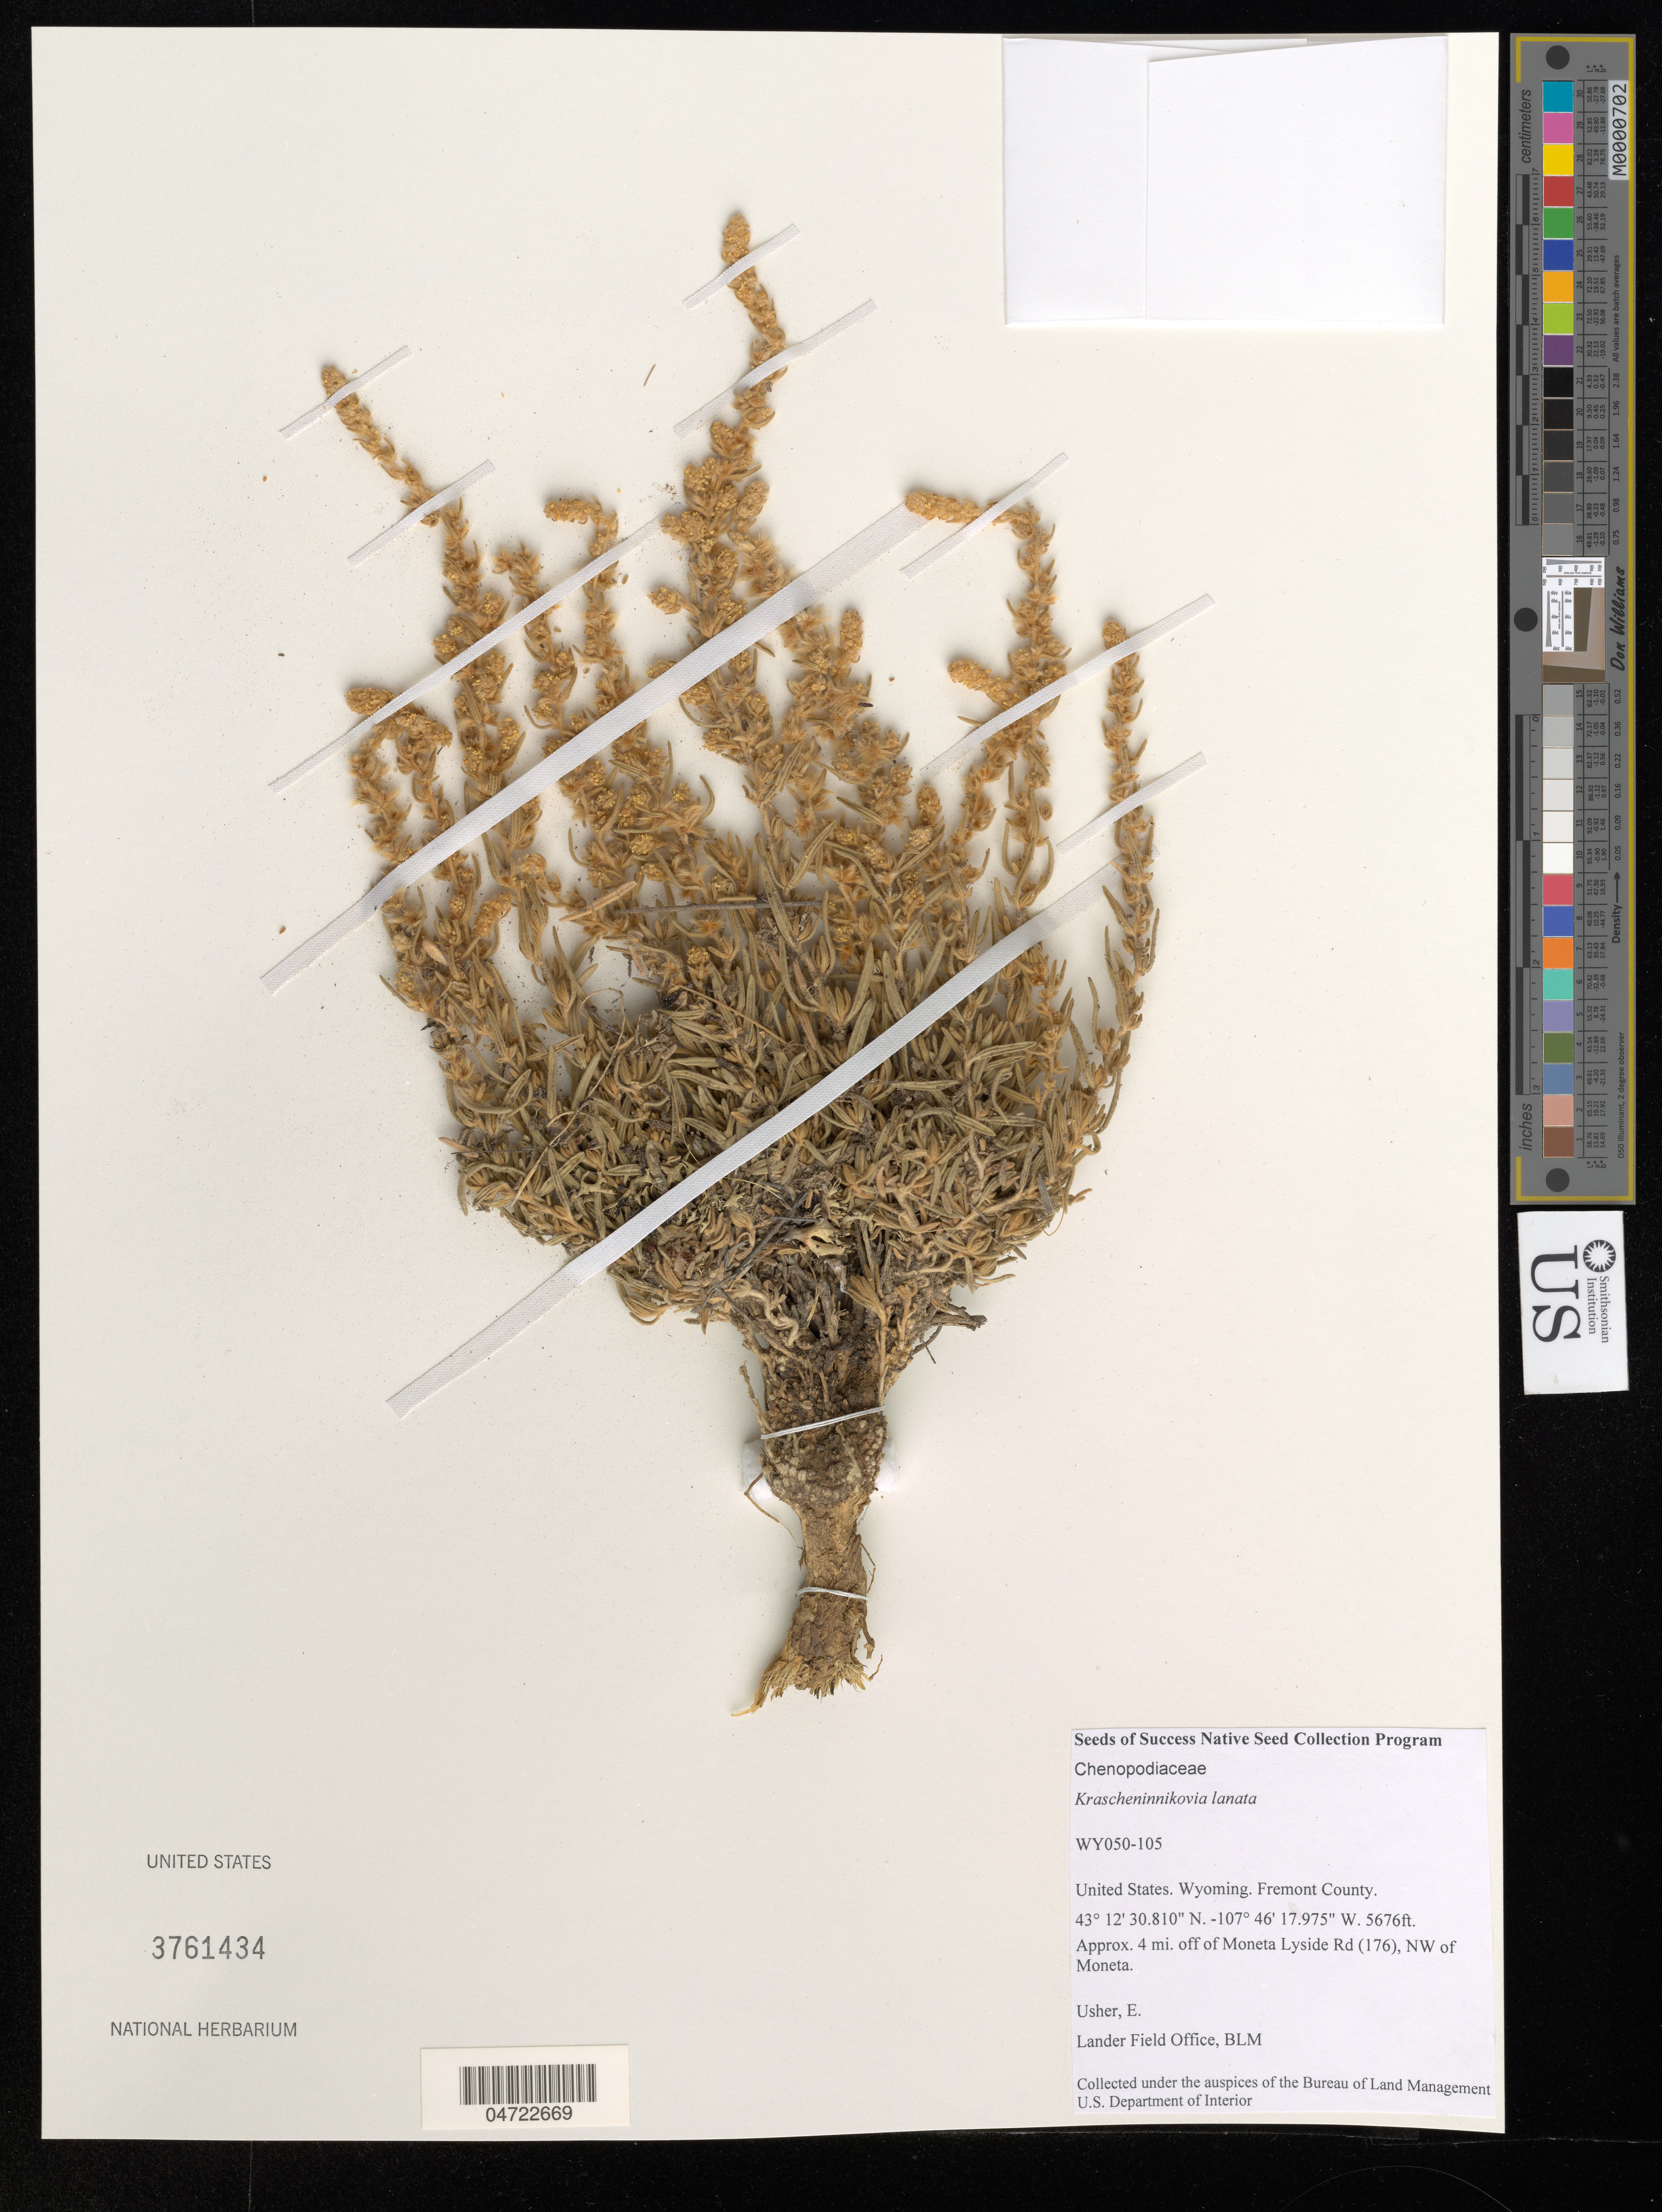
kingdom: Plantae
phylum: Tracheophyta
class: Magnoliopsida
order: Caryophyllales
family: Amaranthaceae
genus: Krascheninnikovia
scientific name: Krascheninnikovia lanata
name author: (Pursh) A. Meeuse & A.Smit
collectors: E. Usher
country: United States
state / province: Wyoming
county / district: Fremont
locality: Fremont County. Approx. 4 mi. off of Moneta Lyside Rd (176), NW of Moneta.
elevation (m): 1730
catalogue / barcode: US 3761434